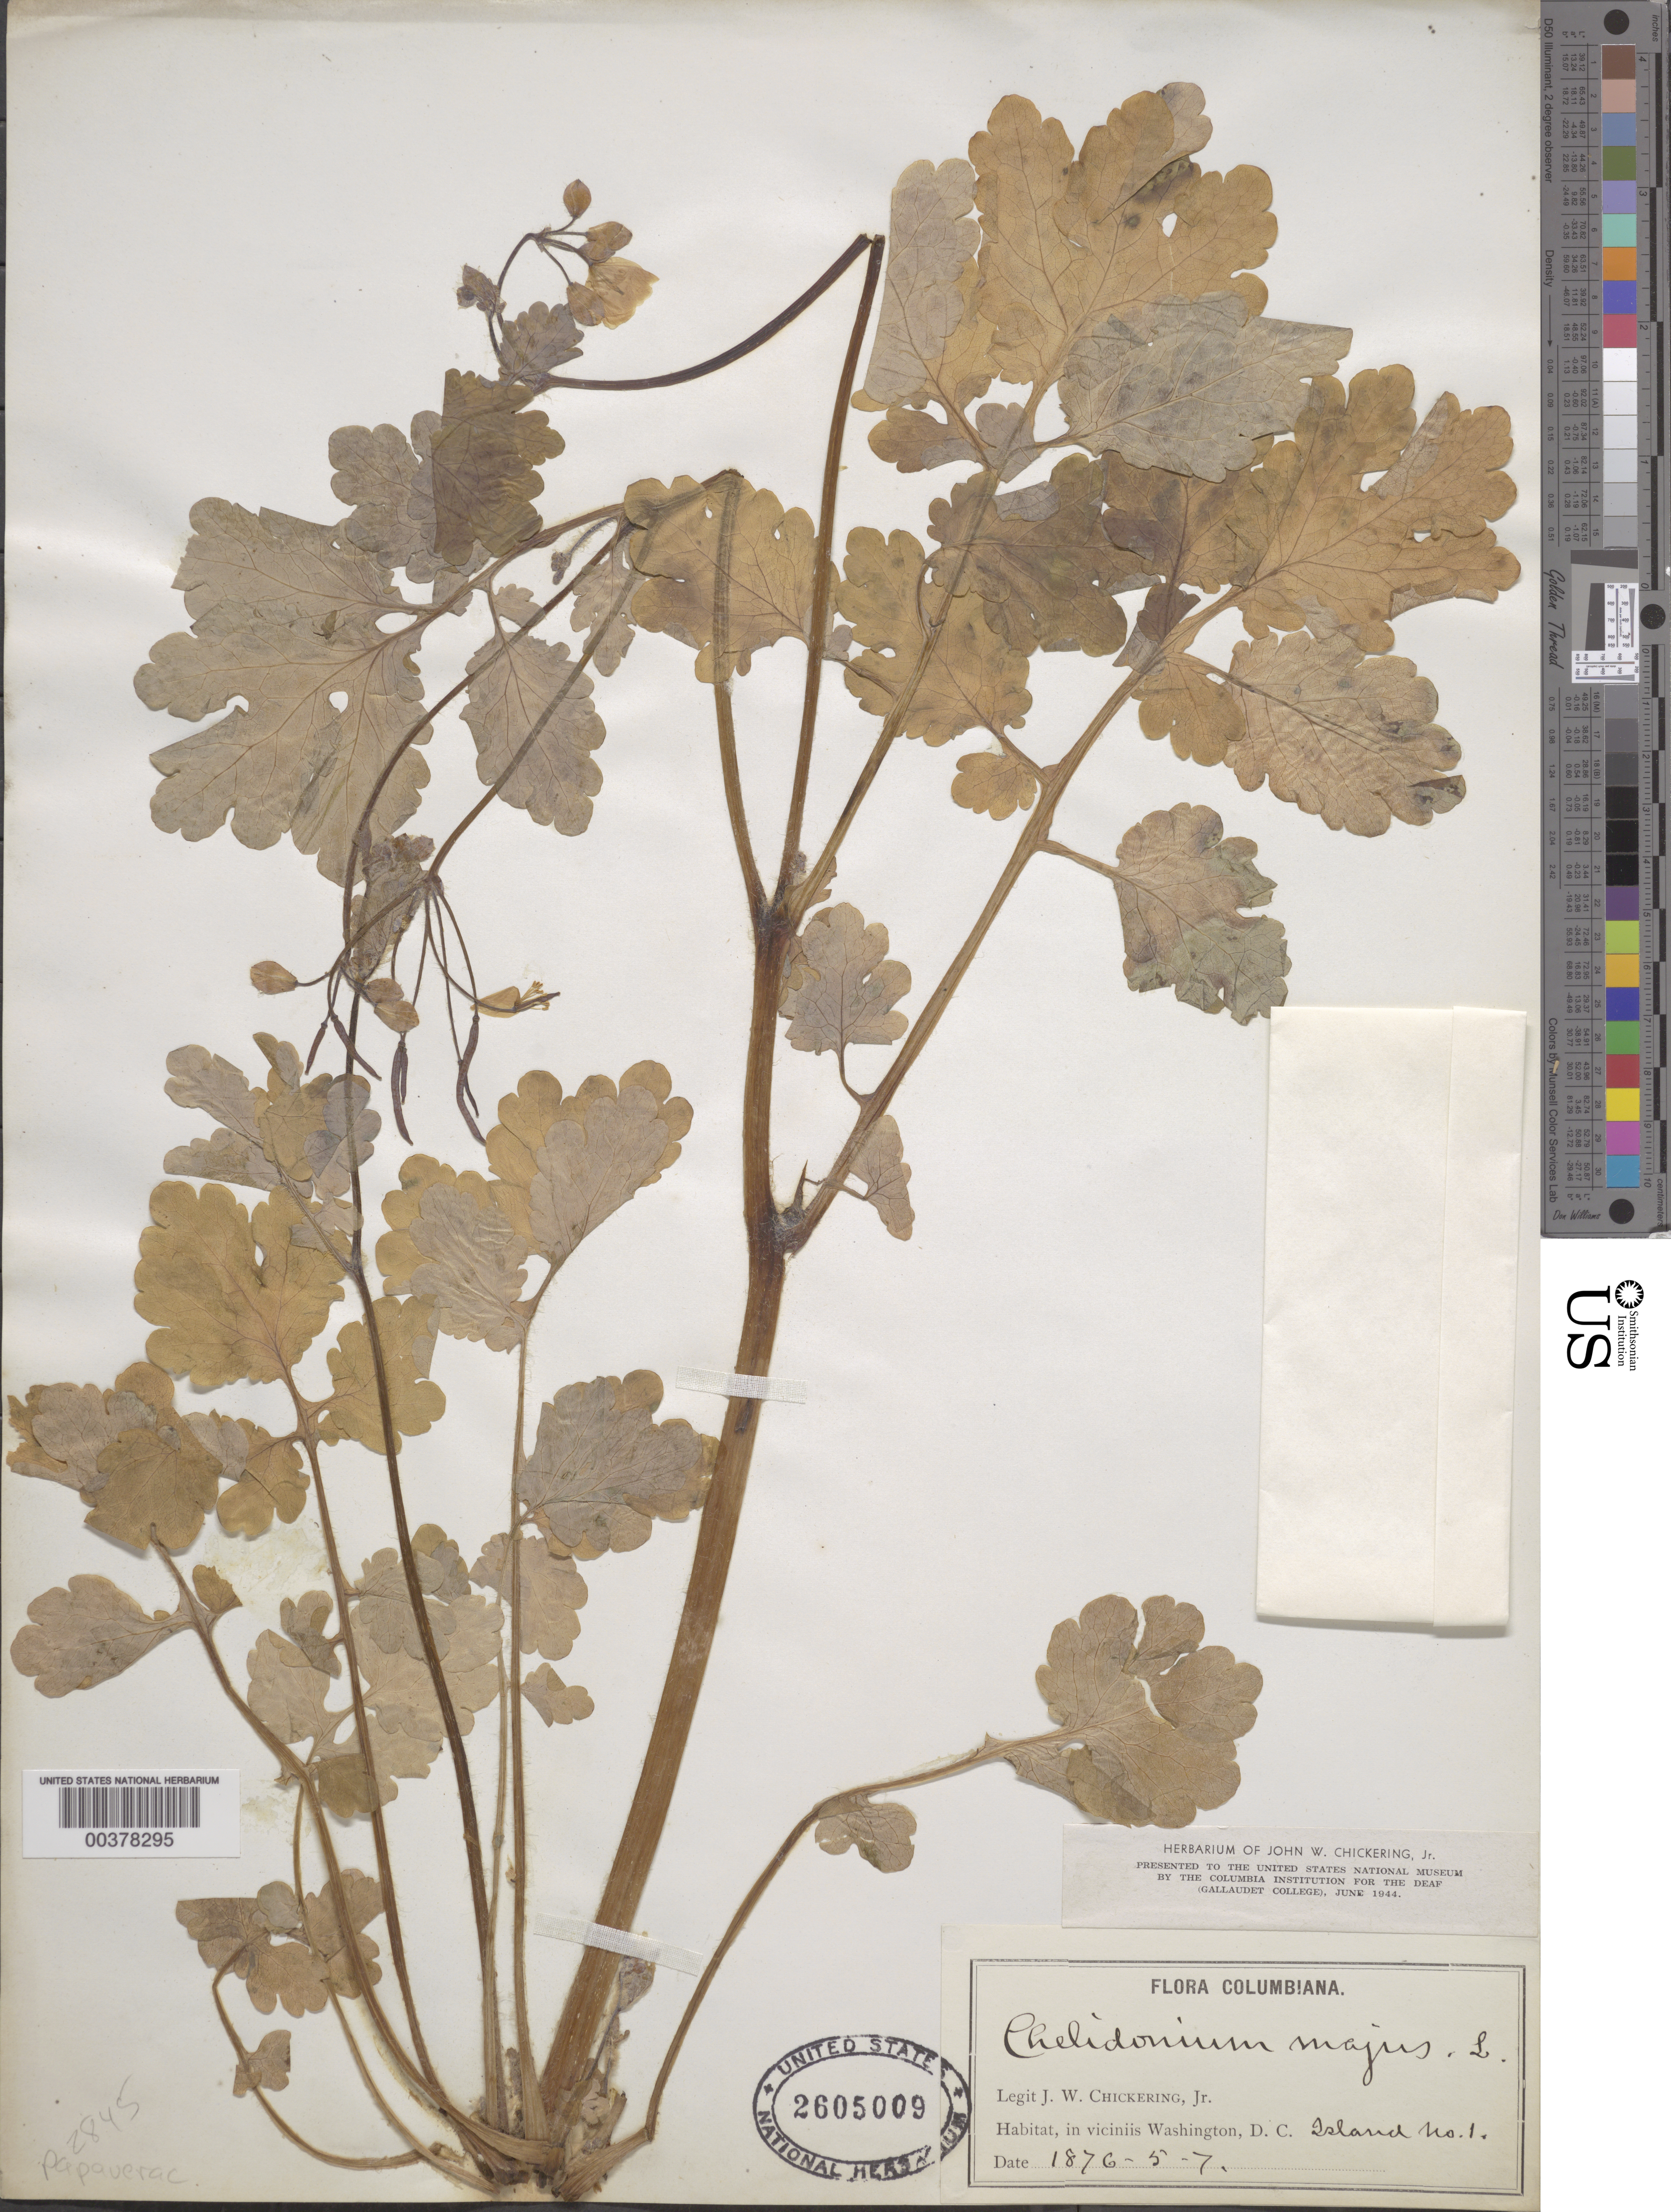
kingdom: Plantae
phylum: Tracheophyta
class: Magnoliopsida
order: Ranunculales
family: Papaveraceae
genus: Chelidonium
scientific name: Chelidonium majus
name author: L.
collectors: J. W. Chickering Jr.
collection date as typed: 05 Jul 1876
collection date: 1876-07-05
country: United States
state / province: District of Columbia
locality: Island 1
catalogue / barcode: US 2605009